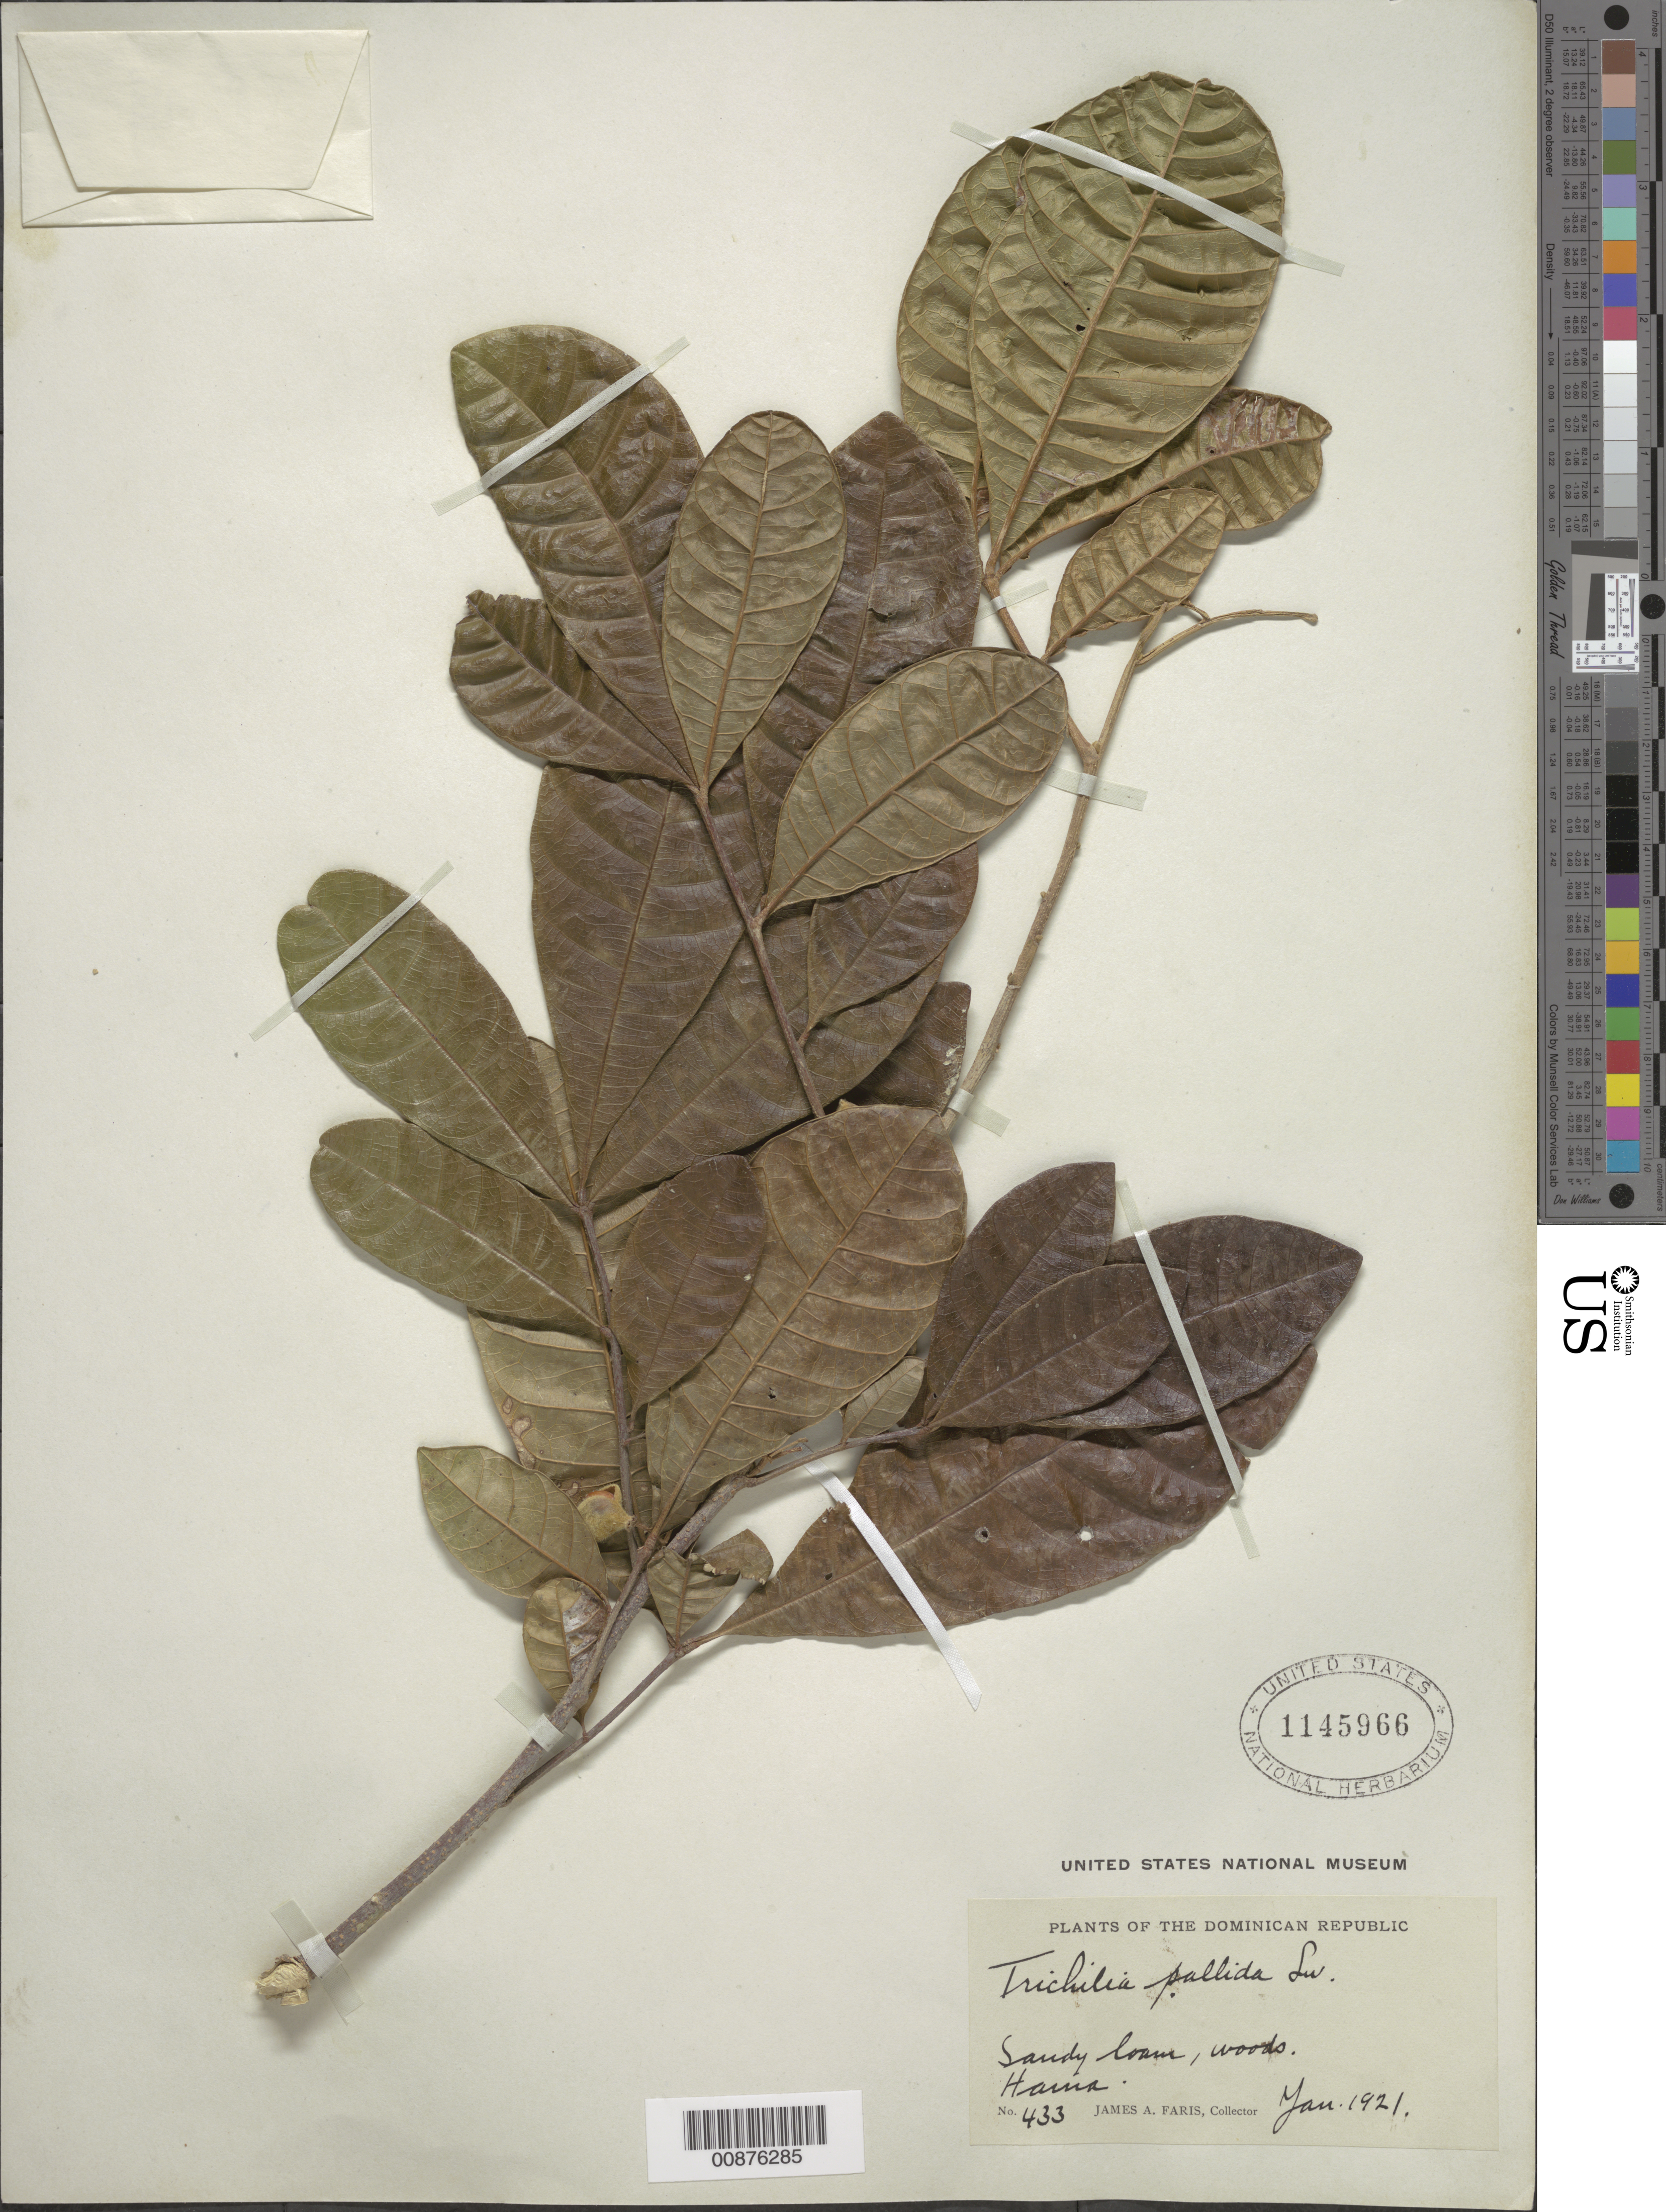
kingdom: Plantae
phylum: Tracheophyta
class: Magnoliopsida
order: Sapindales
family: Meliaceae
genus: Trichilia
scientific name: Trichilia pallida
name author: Sw.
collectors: J. Faris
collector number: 433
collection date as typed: Jan 1921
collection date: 1921-01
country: Dominican Republic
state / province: San Cristóbal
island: Hispaniola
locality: Haina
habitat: Sandy loam, woods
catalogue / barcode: US 1145966